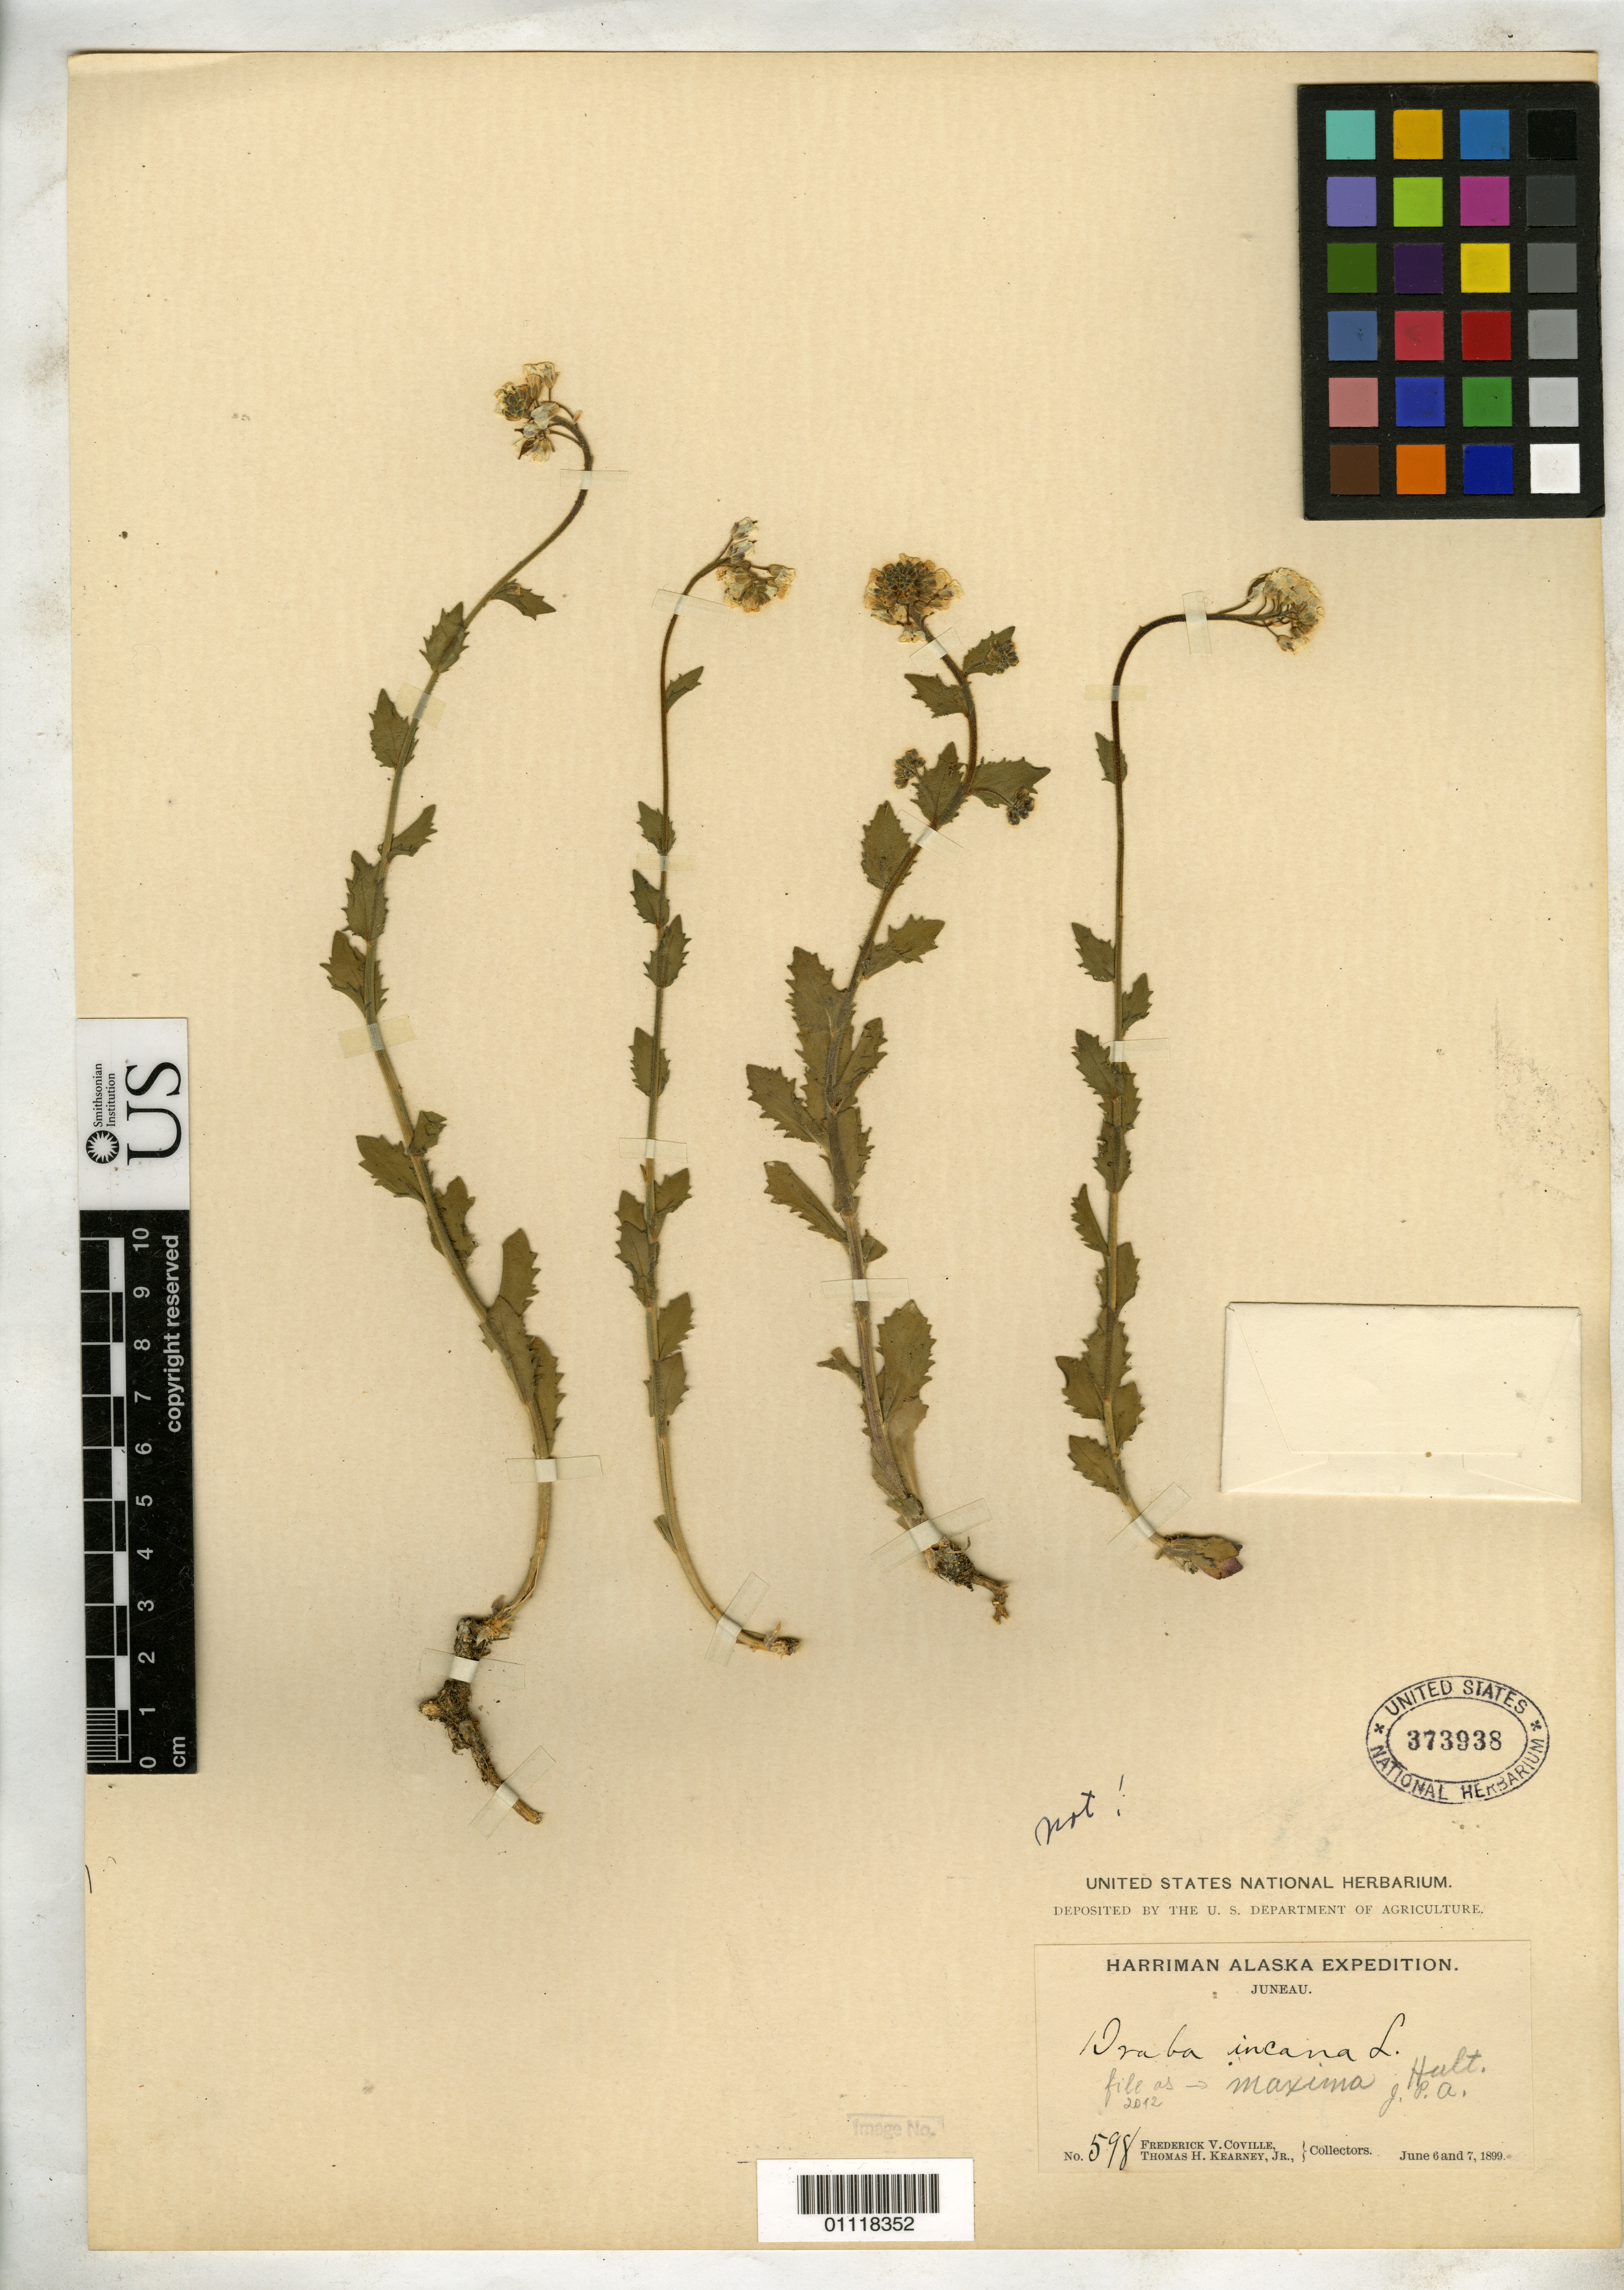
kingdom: Plantae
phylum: Tracheophyta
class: Magnoliopsida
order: Brassicales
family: Brassicaceae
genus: Draba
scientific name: Draba maxima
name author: Hultén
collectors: F. V. Coville & T. H. Kearney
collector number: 598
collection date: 1899-06-06,1899-06-07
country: United States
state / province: Alaska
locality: Juneau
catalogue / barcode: US 373938